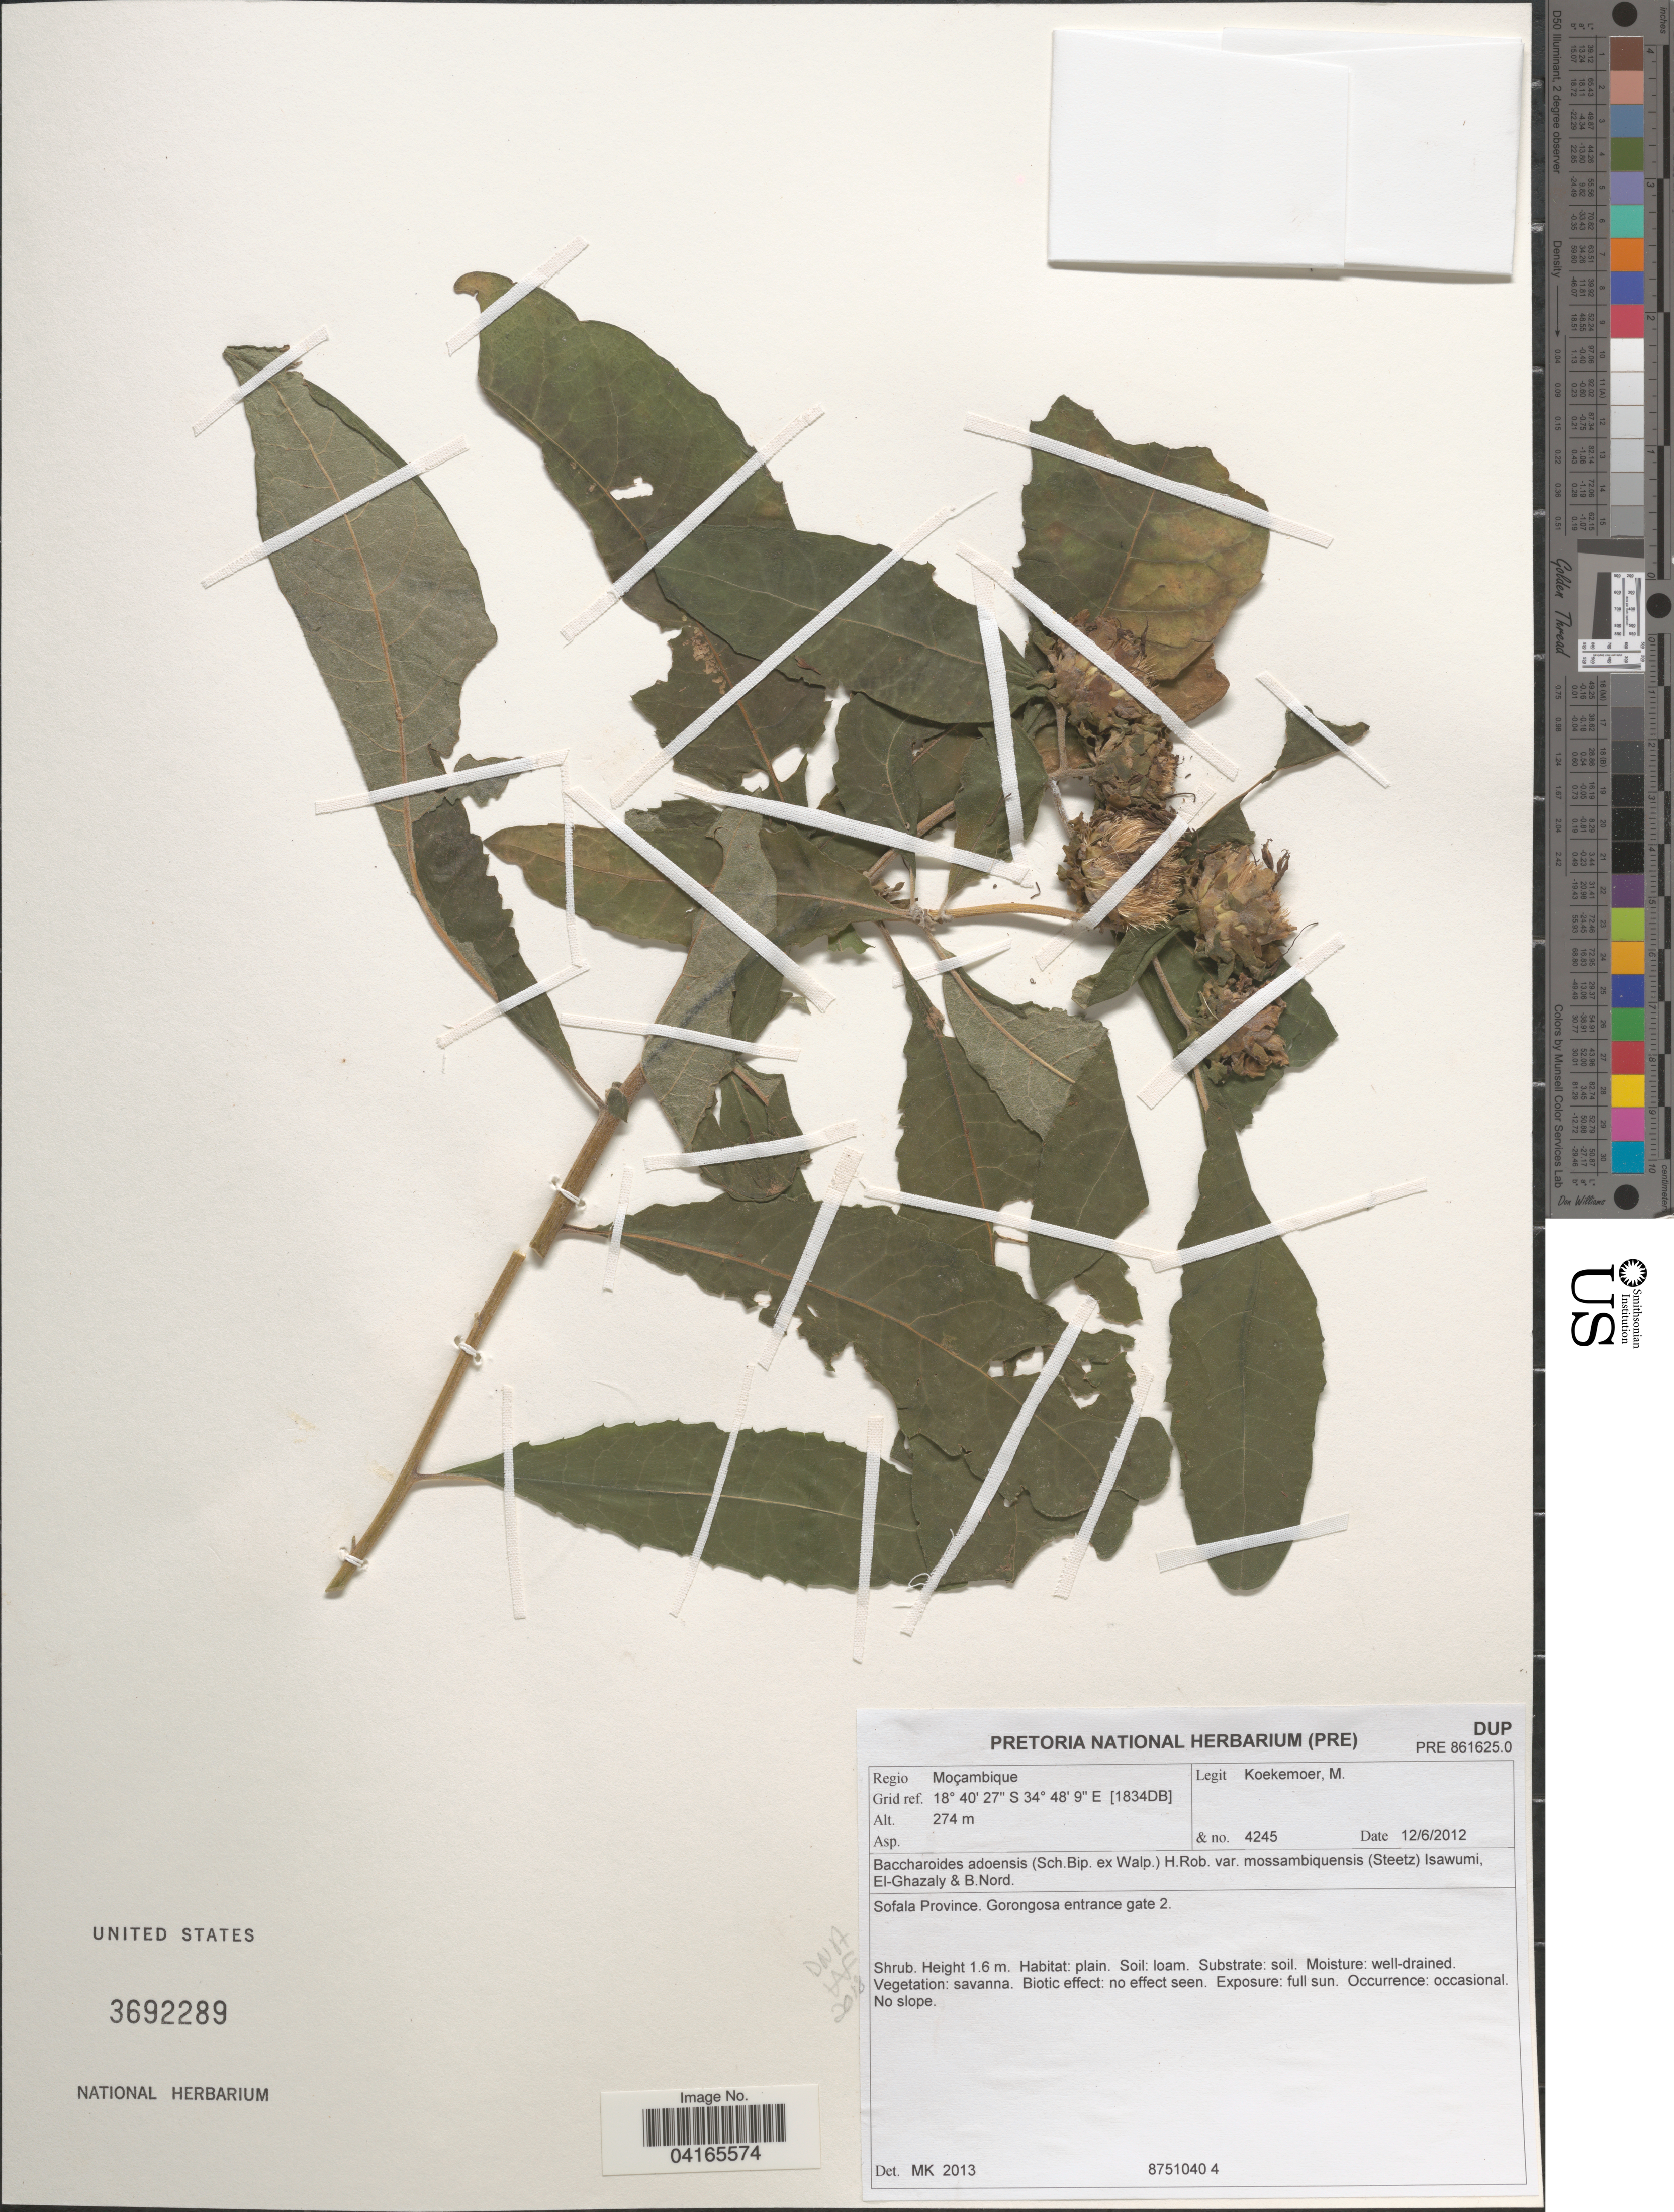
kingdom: Plantae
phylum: Tracheophyta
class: Magnoliopsida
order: Asterales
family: Asteraceae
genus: Baccharoides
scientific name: Baccharoides adoensis var. mossambiquensis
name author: (Steetz) Isawumi et al.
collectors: M. Koekemoer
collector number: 4245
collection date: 2012-06-12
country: Mozambique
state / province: Sofala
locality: Regio Moçambique. Gorongosa entrance gate 2. [1834DB].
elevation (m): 274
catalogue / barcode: US 3692289